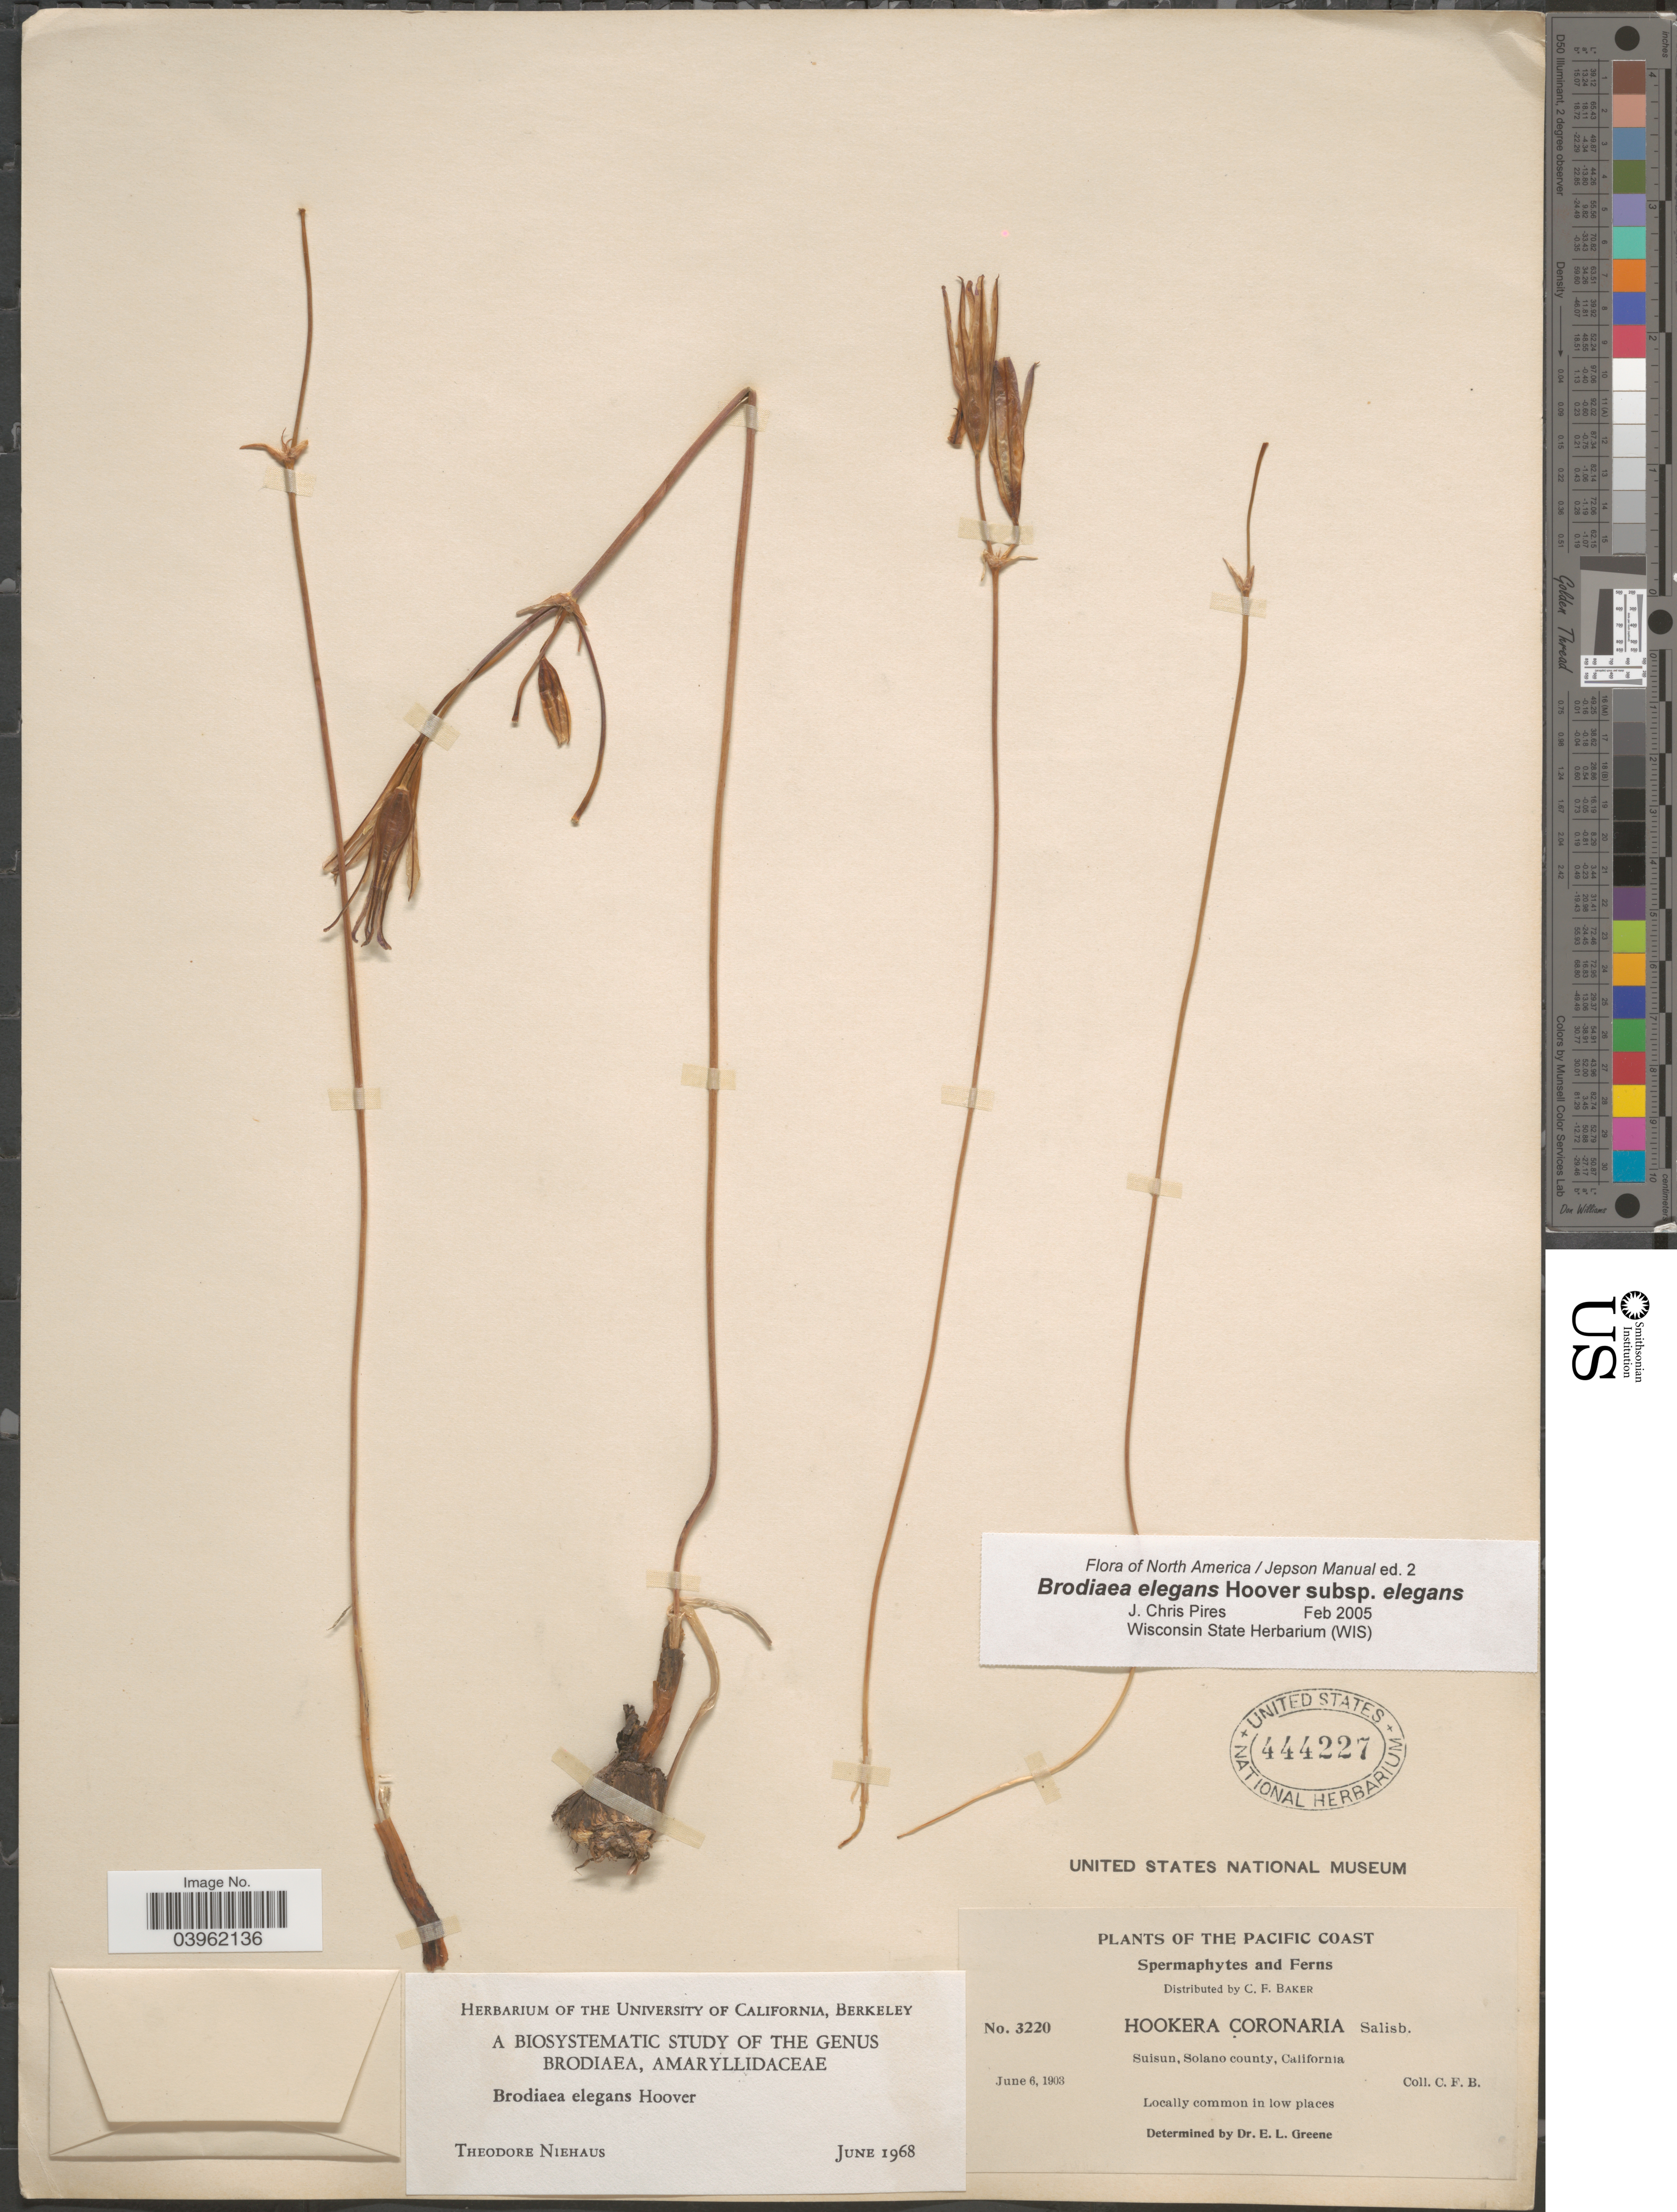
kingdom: Plantae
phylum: Tracheophyta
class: Liliopsida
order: Asparagales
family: Asparagaceae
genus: Brodiaea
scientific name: Brodiaea elegans subsp. elegans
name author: Hoover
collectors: C. F. Baker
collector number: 3220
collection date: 1903-06-06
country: United States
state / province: California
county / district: Solano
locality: The Pacific Coast. Suisun, Solano county.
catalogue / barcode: US 444227